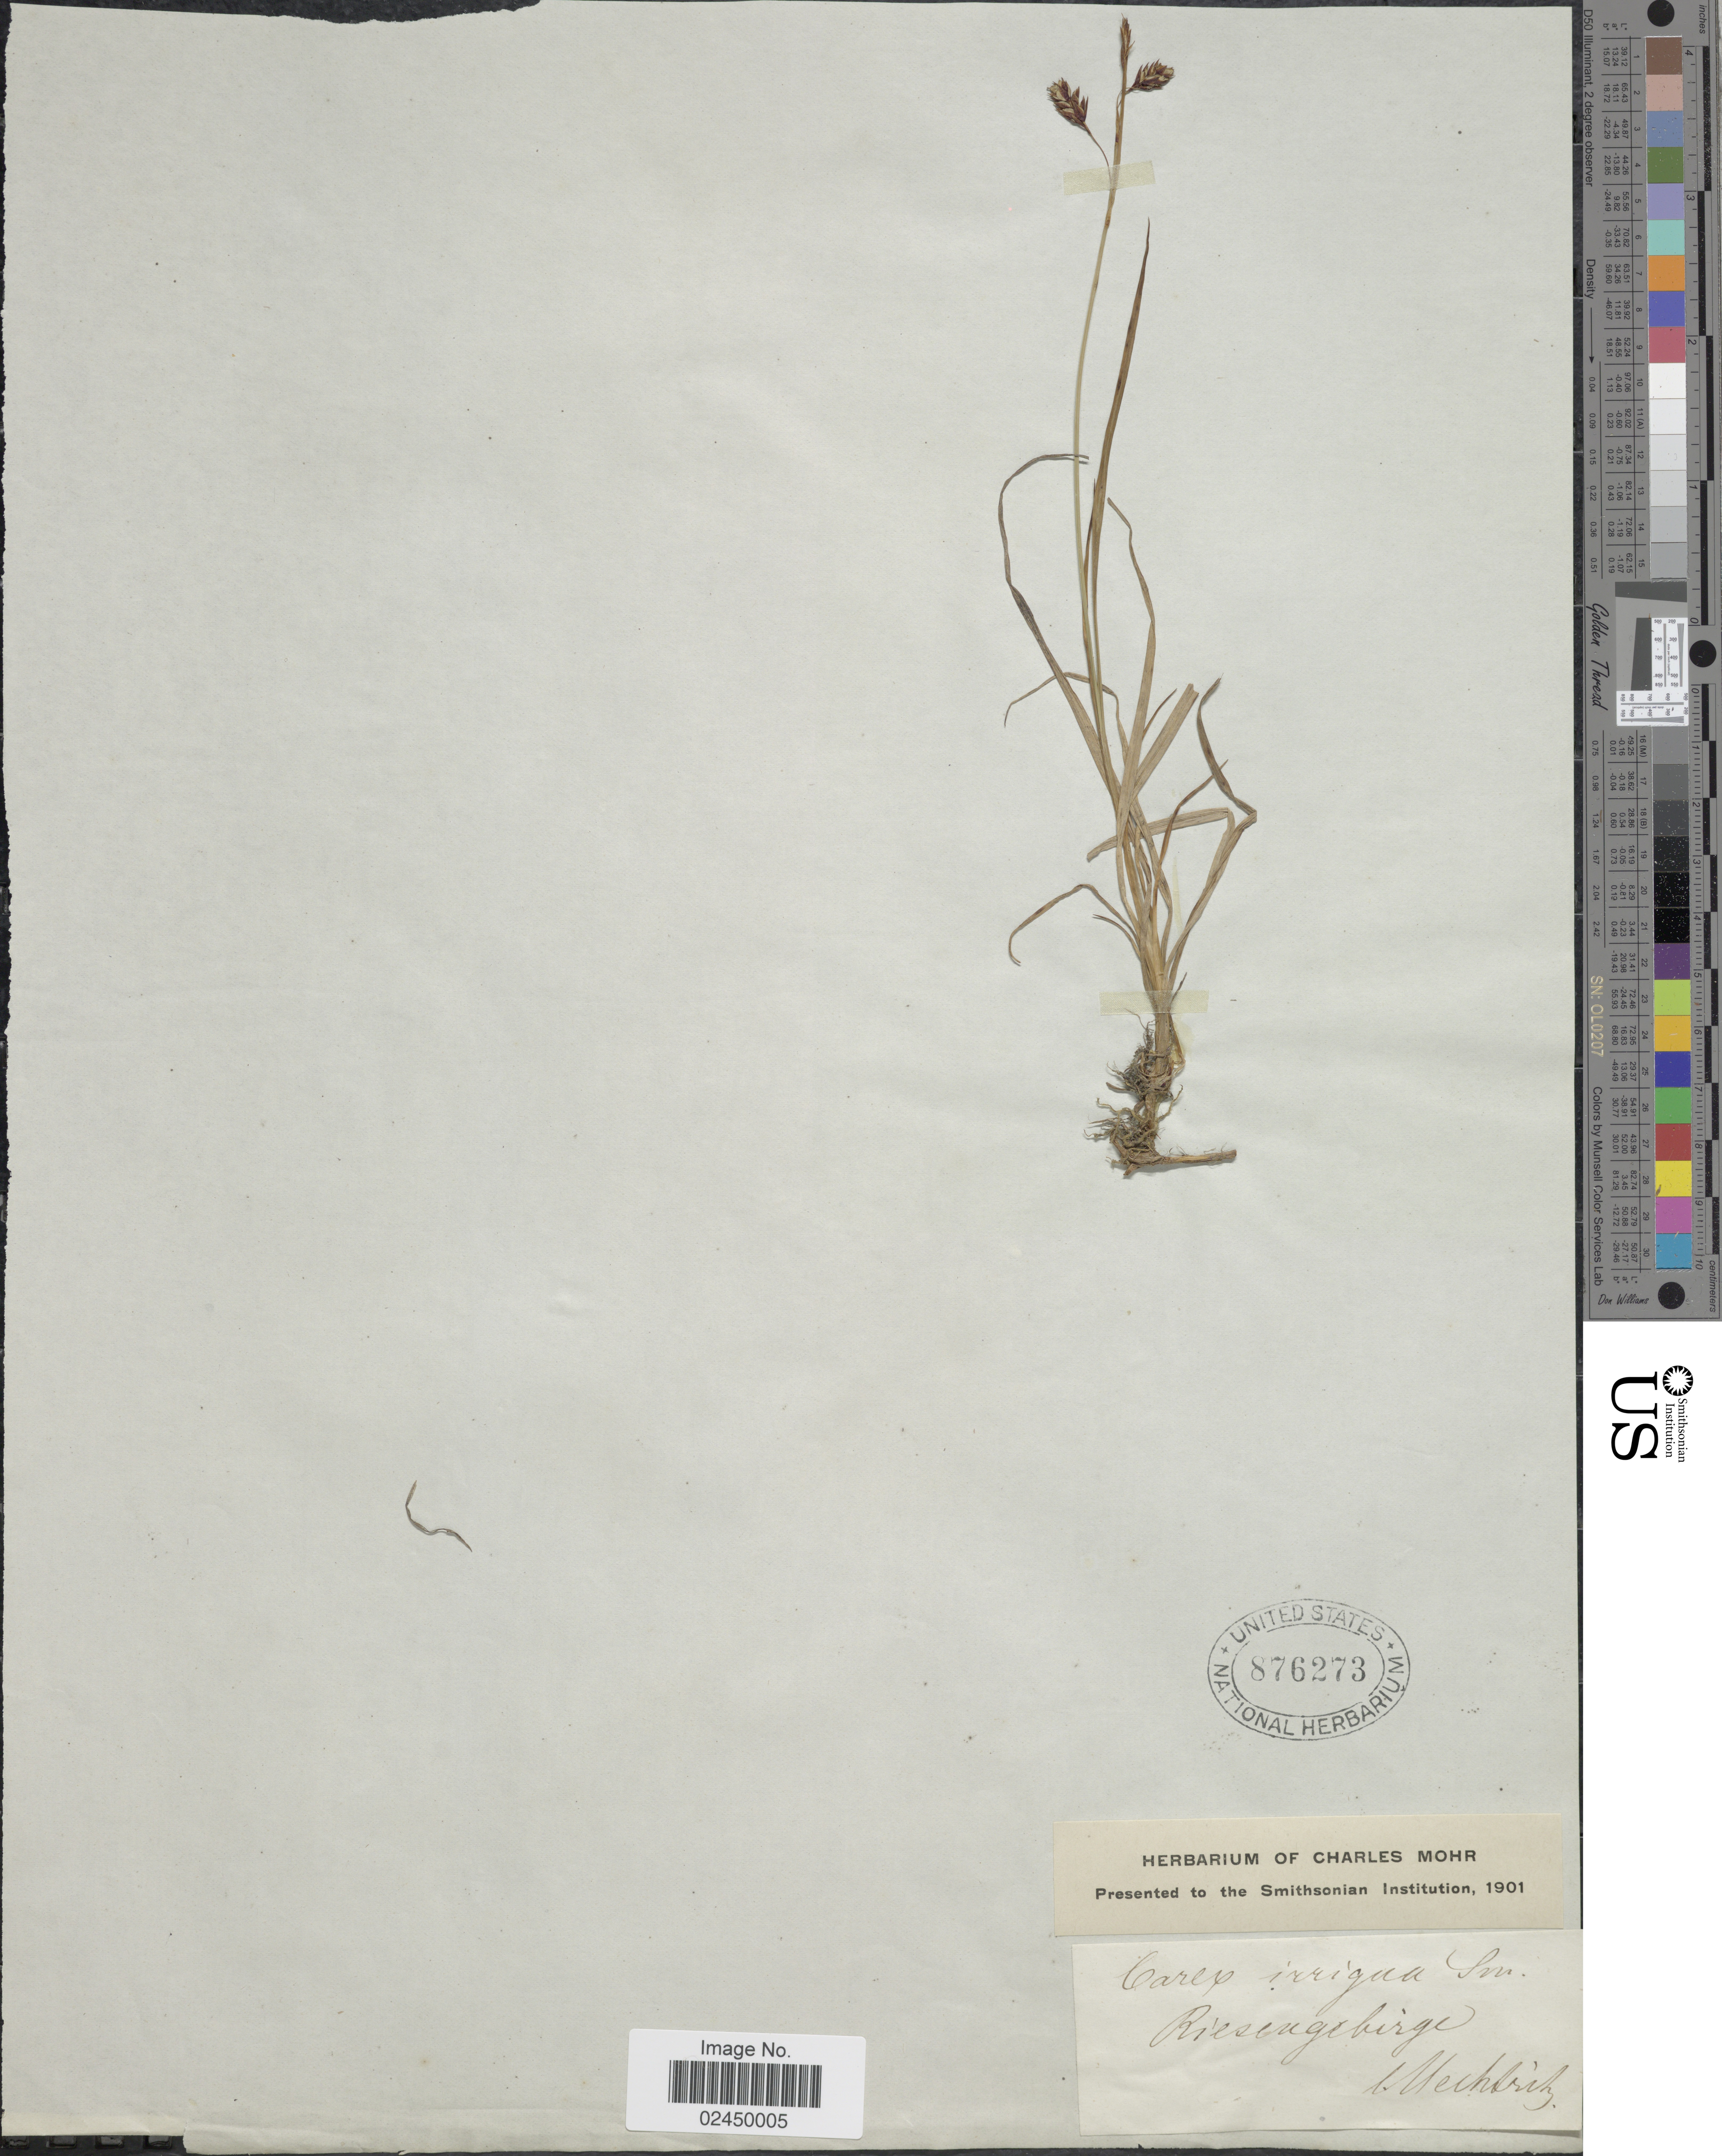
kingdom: Plantae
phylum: Tracheophyta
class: Liliopsida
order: Poales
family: Cyperaceae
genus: Carex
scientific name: Carex irrigua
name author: (Wahlenb.) Sm. ex Hoppe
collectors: I. Hechsrich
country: Czechia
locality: Riesengebirge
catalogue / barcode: US 876273